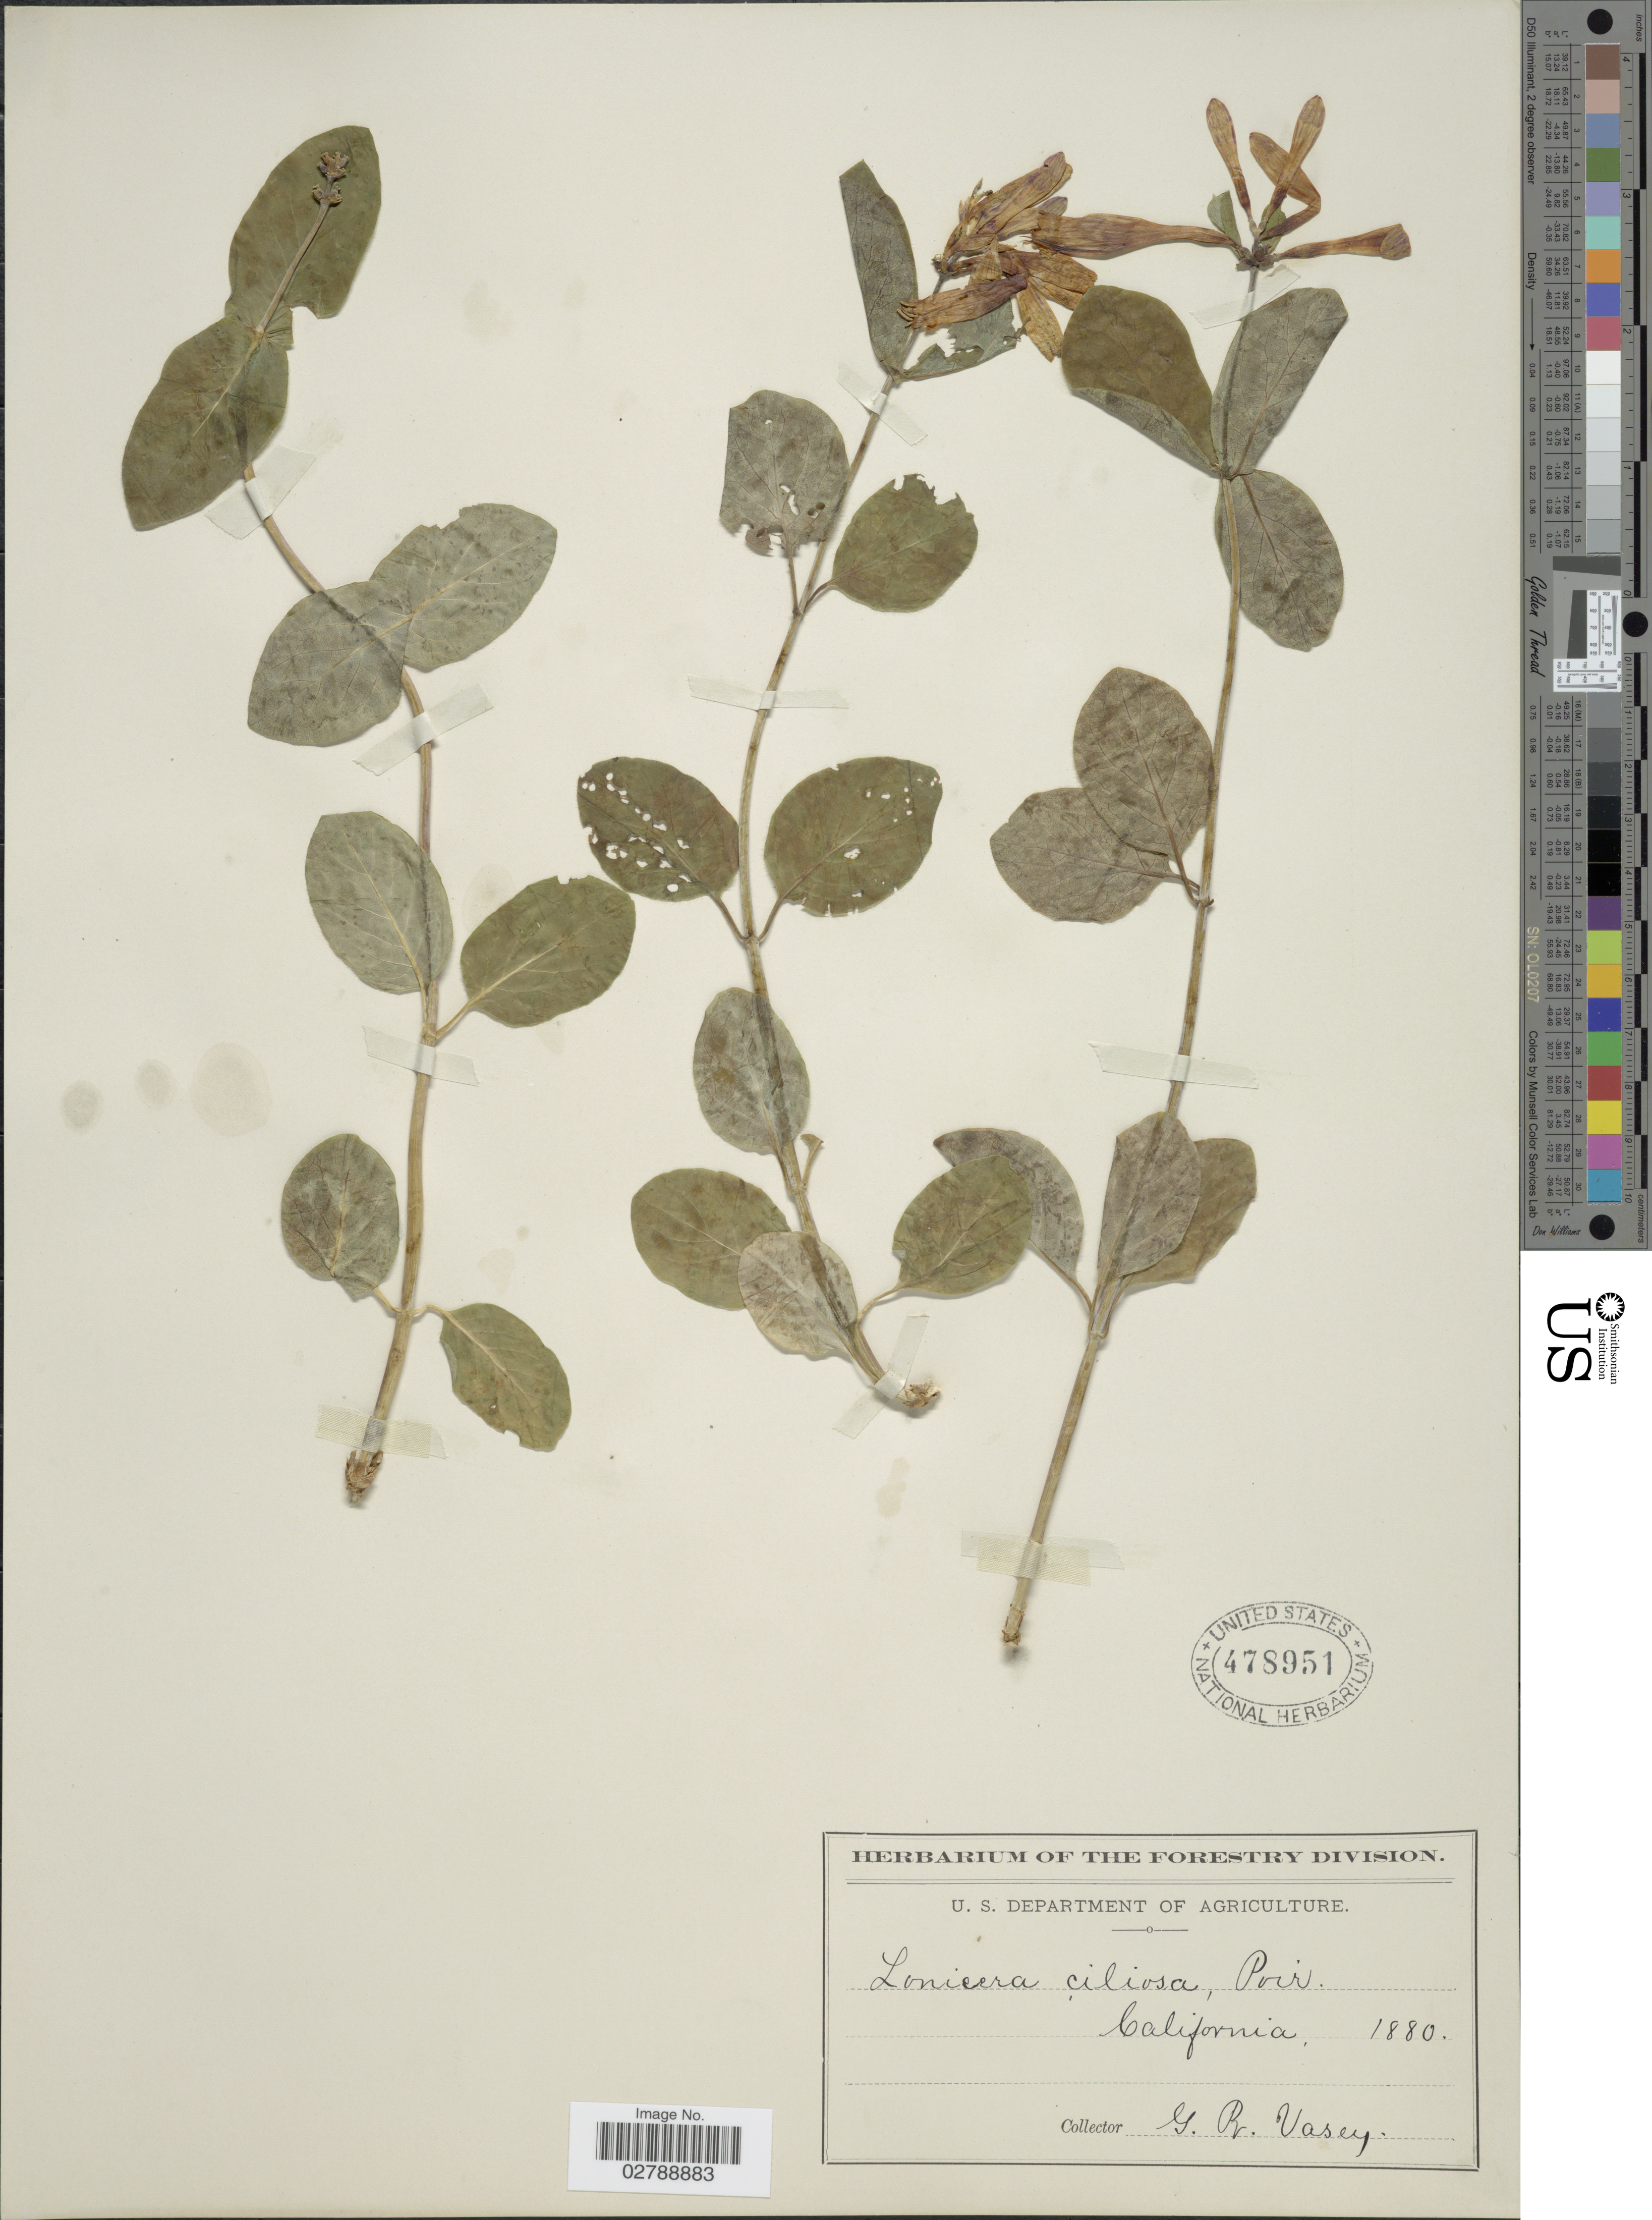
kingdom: Plantae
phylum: Tracheophyta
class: Magnoliopsida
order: Dipsacales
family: Caprifoliaceae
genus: Lonicera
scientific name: Lonicera ciliosa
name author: Poir.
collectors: G. R. Vasey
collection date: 1880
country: United States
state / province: California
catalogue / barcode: US 478951